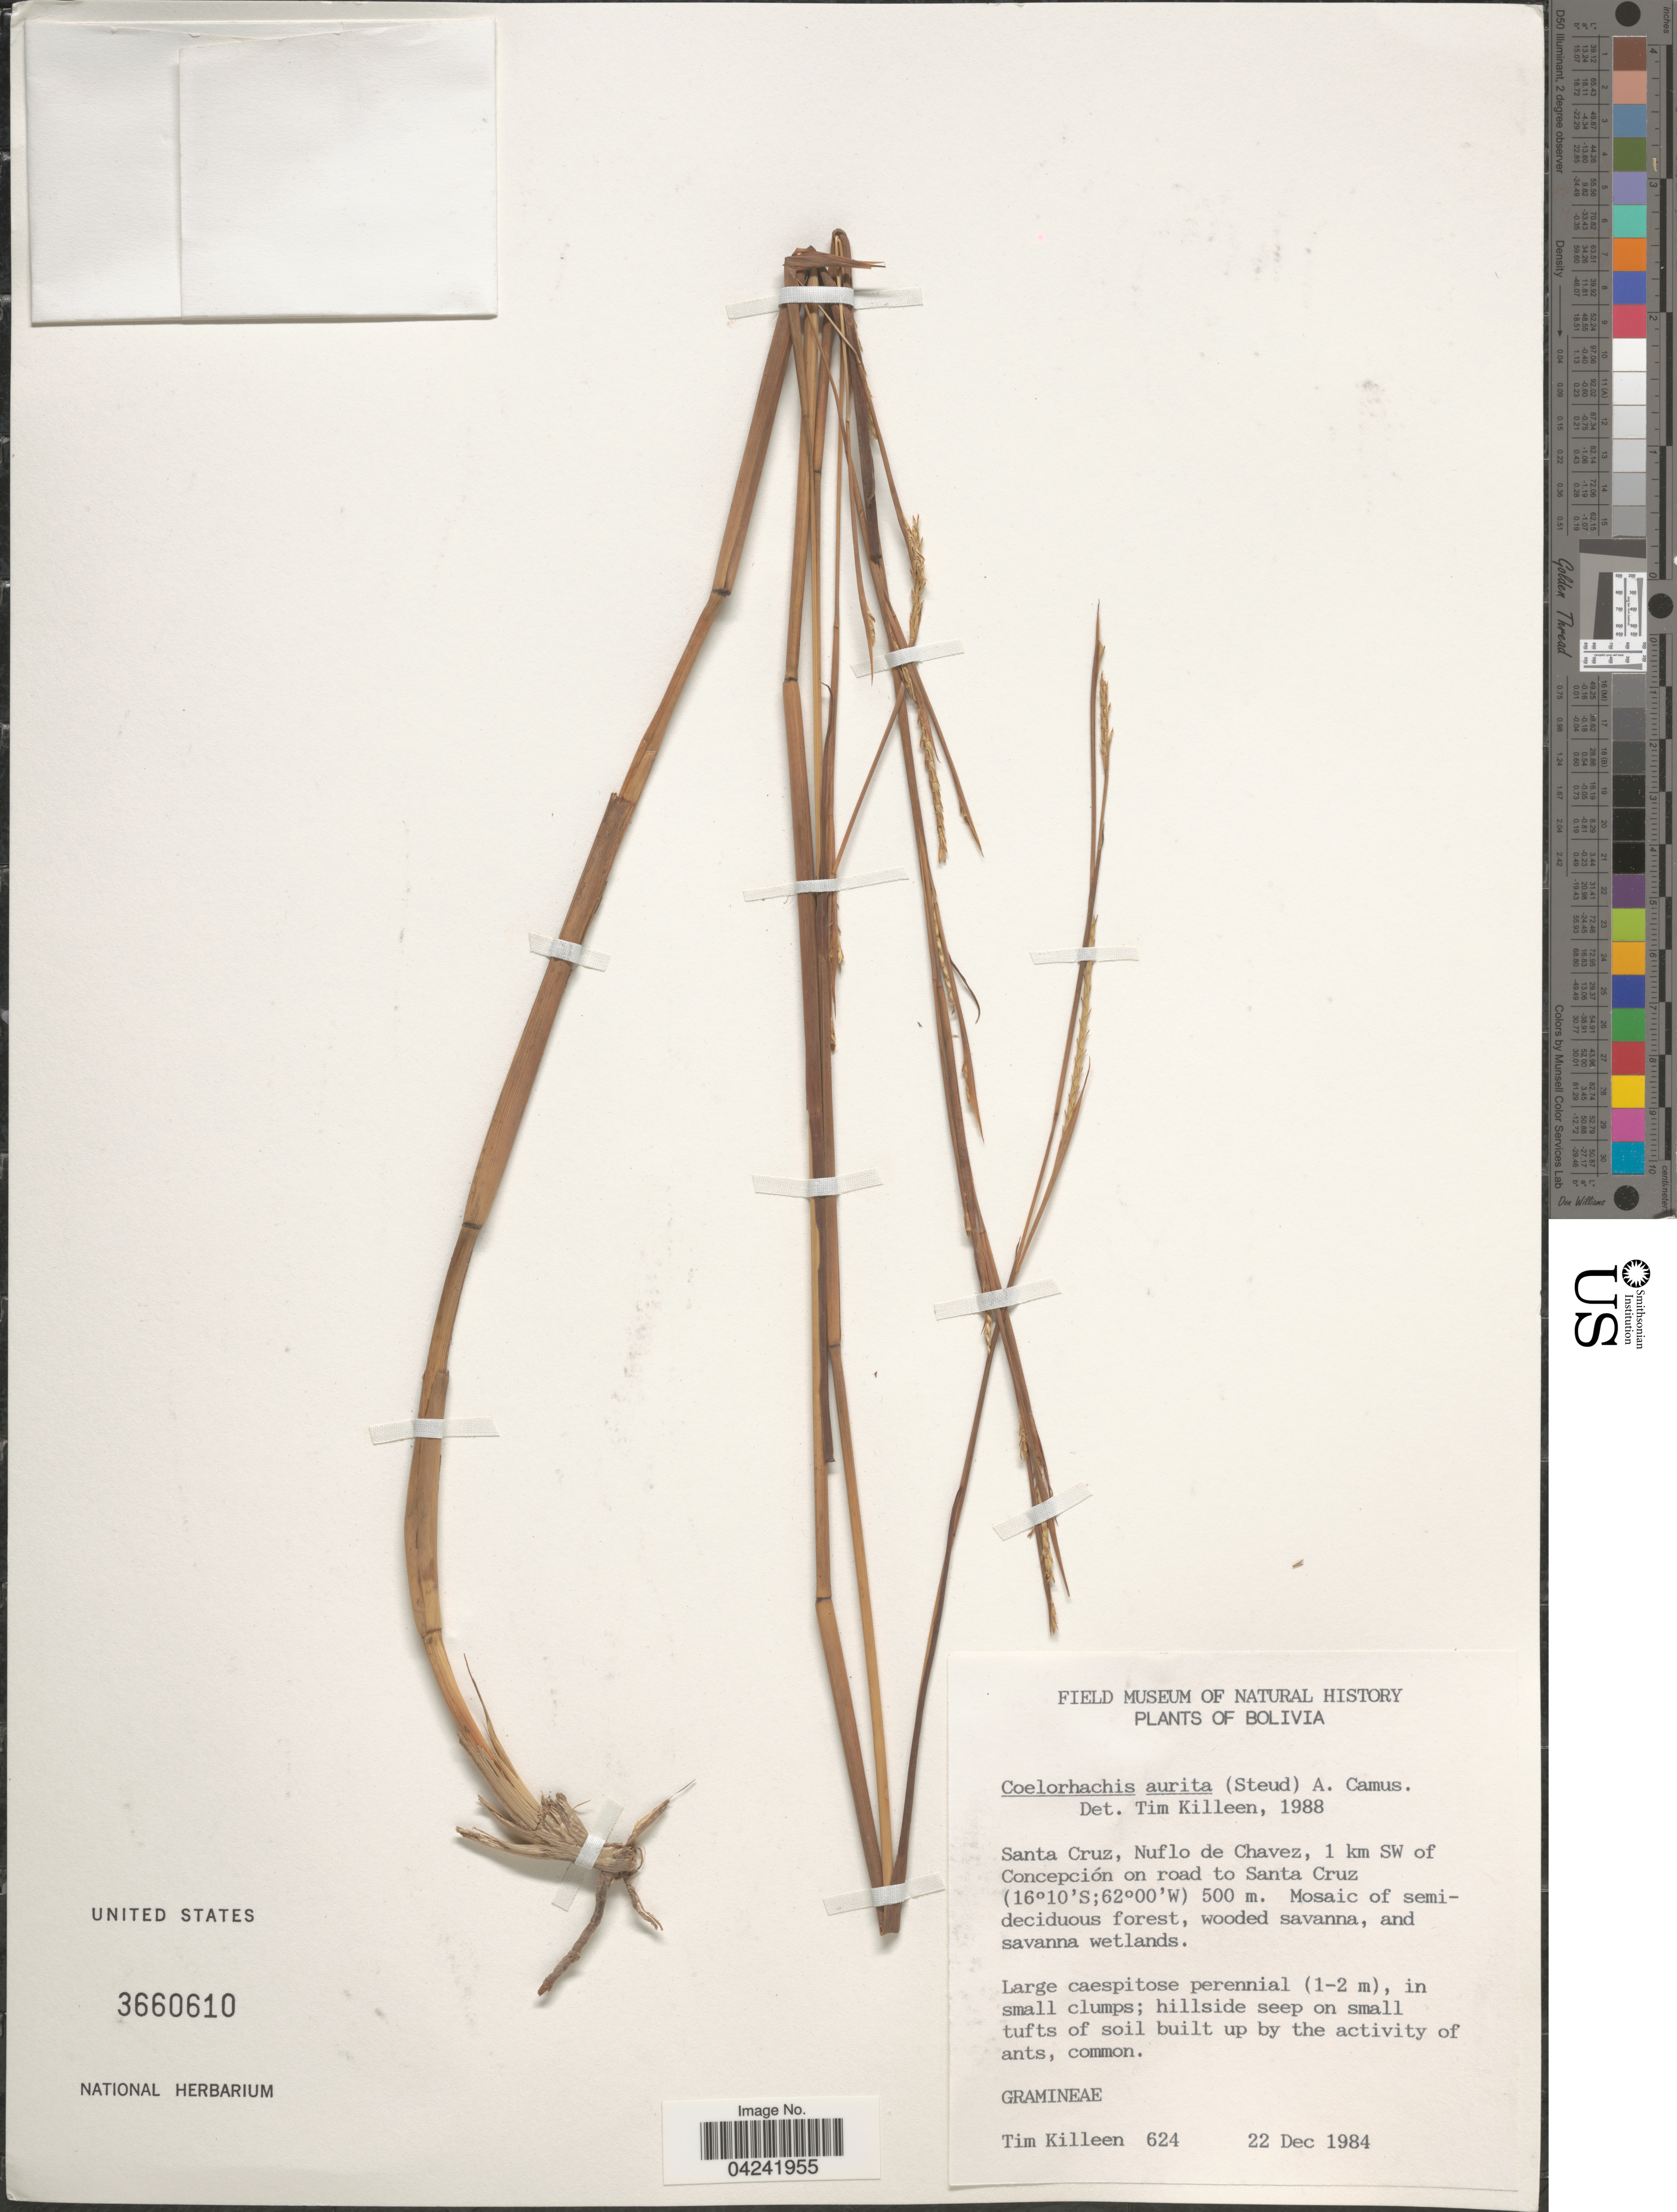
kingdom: Plantae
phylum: Tracheophyta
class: Liliopsida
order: Poales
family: Poaceae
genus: Mnesithea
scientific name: Mnesithea aurita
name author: (Steud.) de Koning & Sosef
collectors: T. J. Killeen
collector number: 624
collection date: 1984-12-22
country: Bolivia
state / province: Santa Cruz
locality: Nuflo de Chavez, 1 km SW of Concepción on road to Santa Cruz.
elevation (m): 500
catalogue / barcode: US 3660610